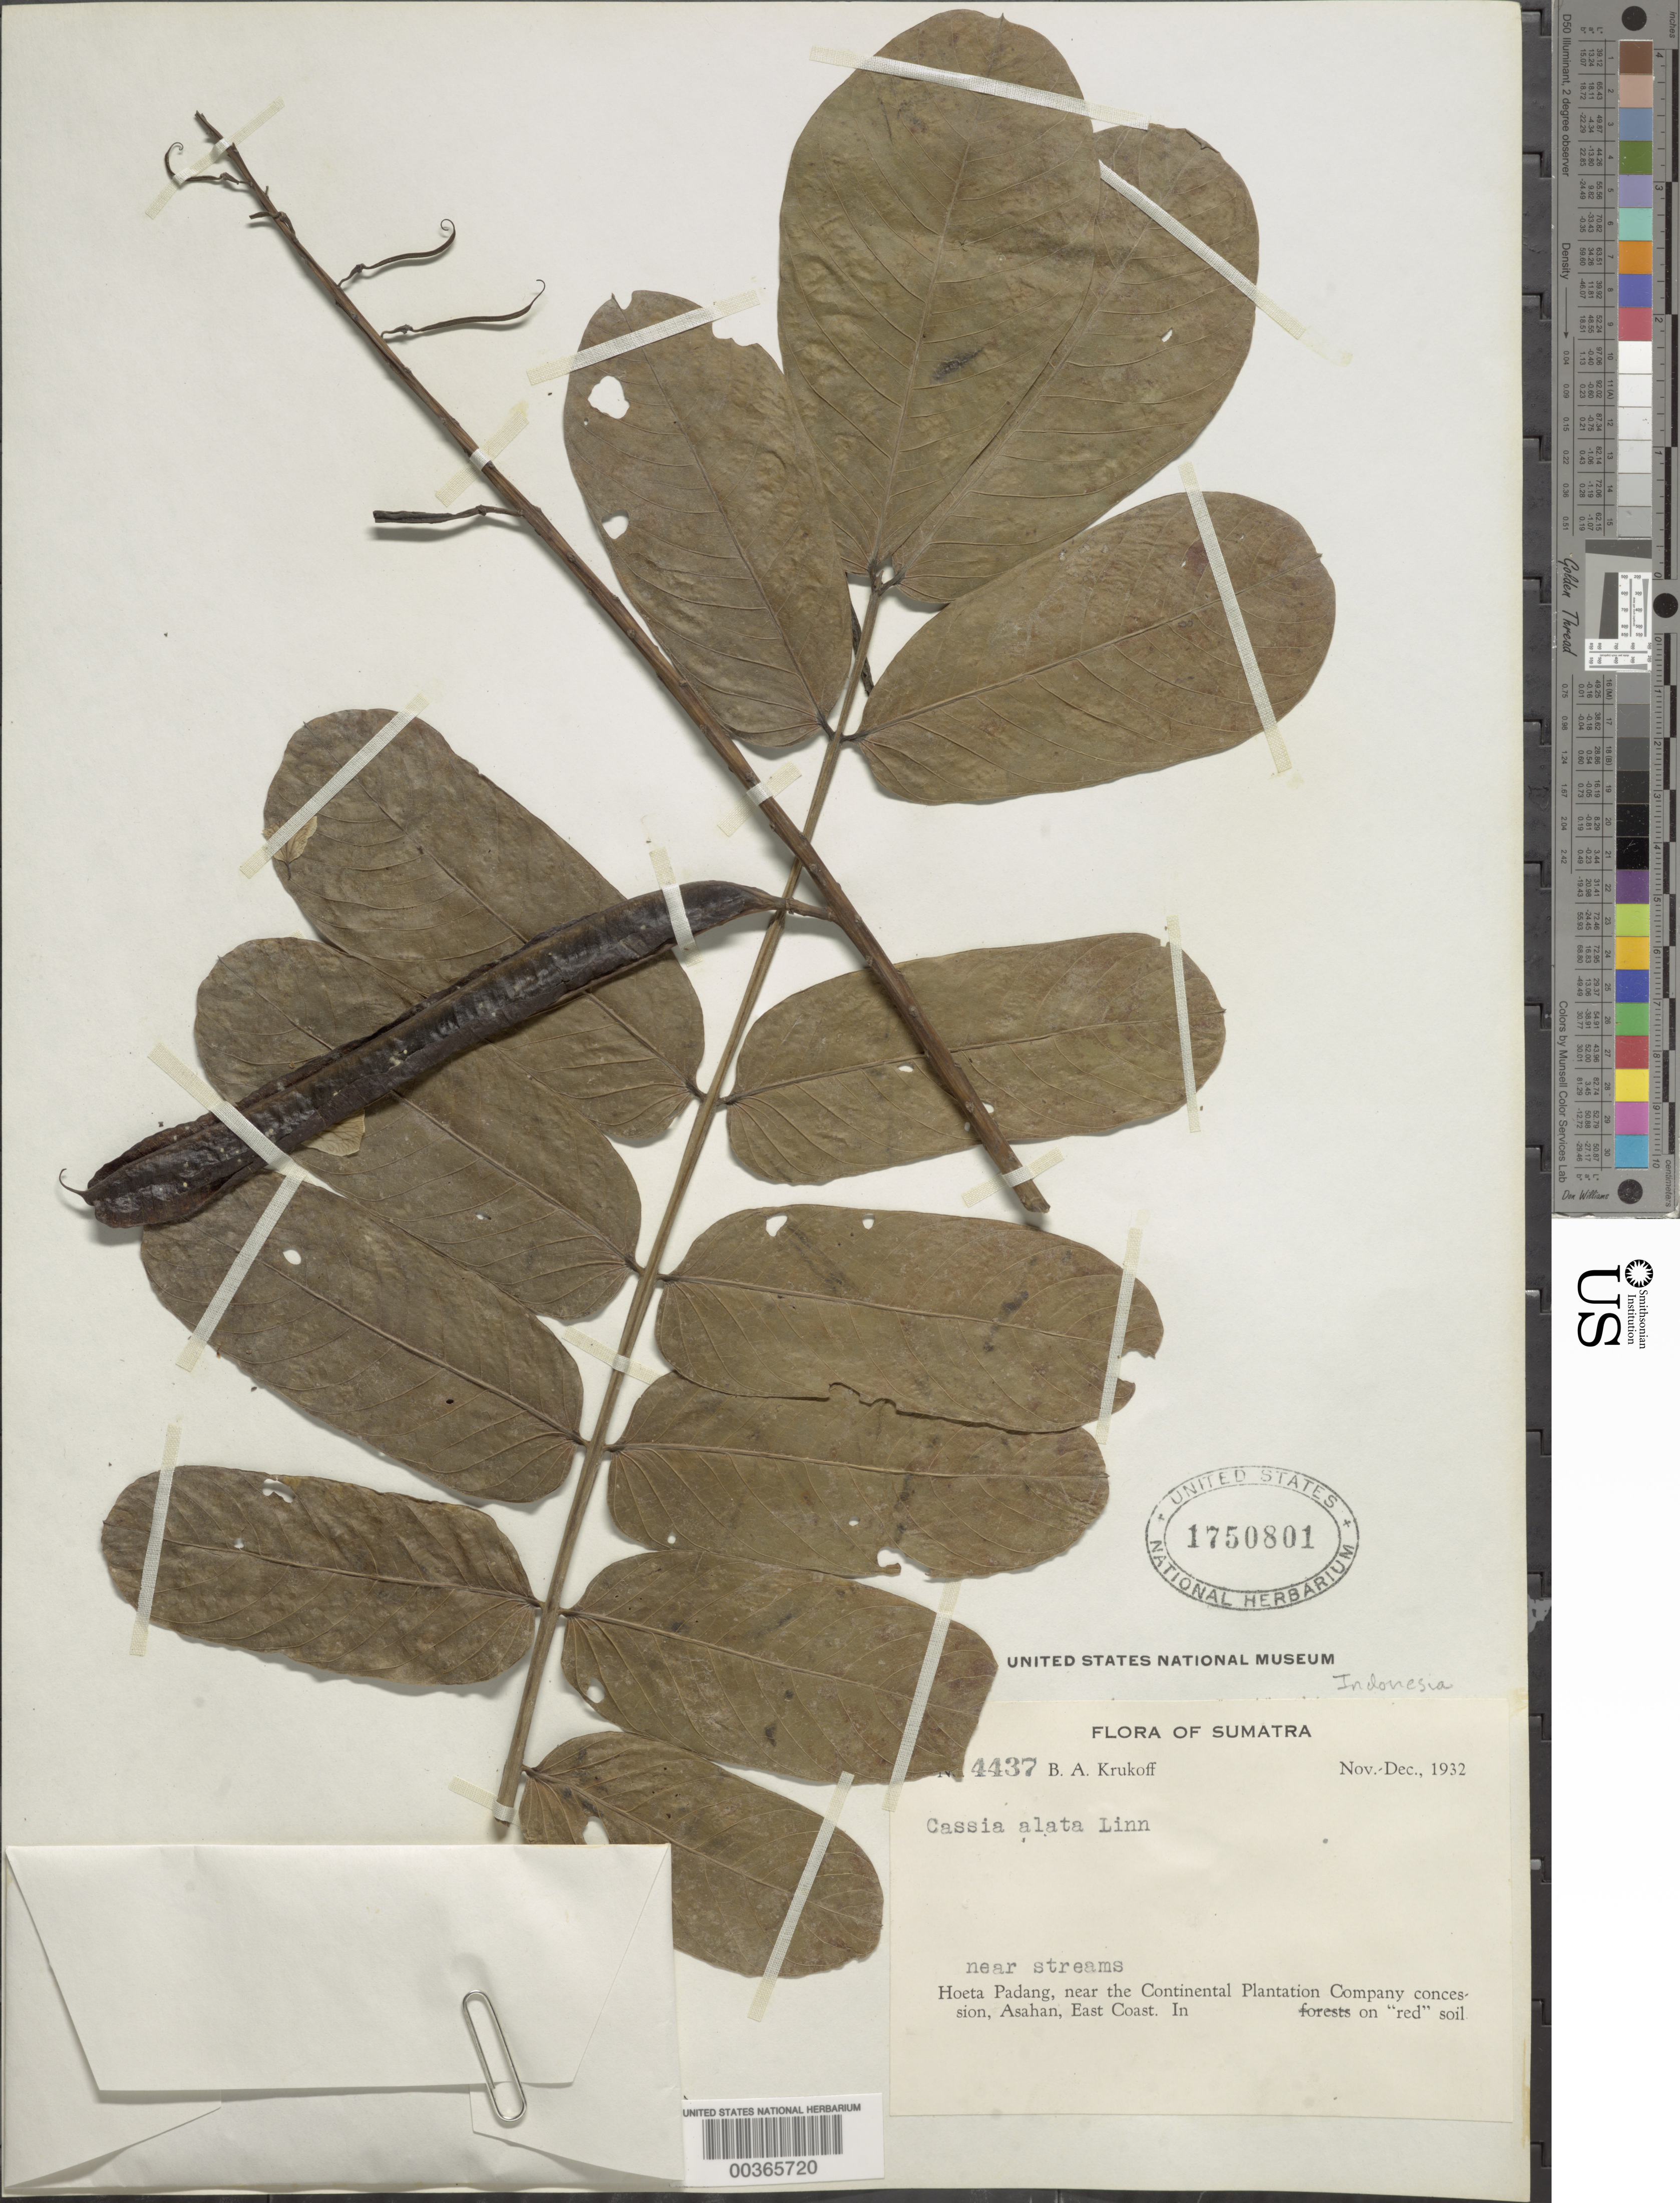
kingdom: Plantae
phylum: Tracheophyta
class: Magnoliopsida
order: Fabales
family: Fabaceae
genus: Senna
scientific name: Senna alata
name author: (L.) Roxb.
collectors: B. A. Krukoff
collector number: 4437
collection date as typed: Nov 1932 to -- Dec 1932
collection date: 1932-11/1932-12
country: Indonesia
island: Sumatra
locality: Hoeta padang, near the continental plantation company concession, asahan, east coast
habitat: "red" soil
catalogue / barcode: US 1750801